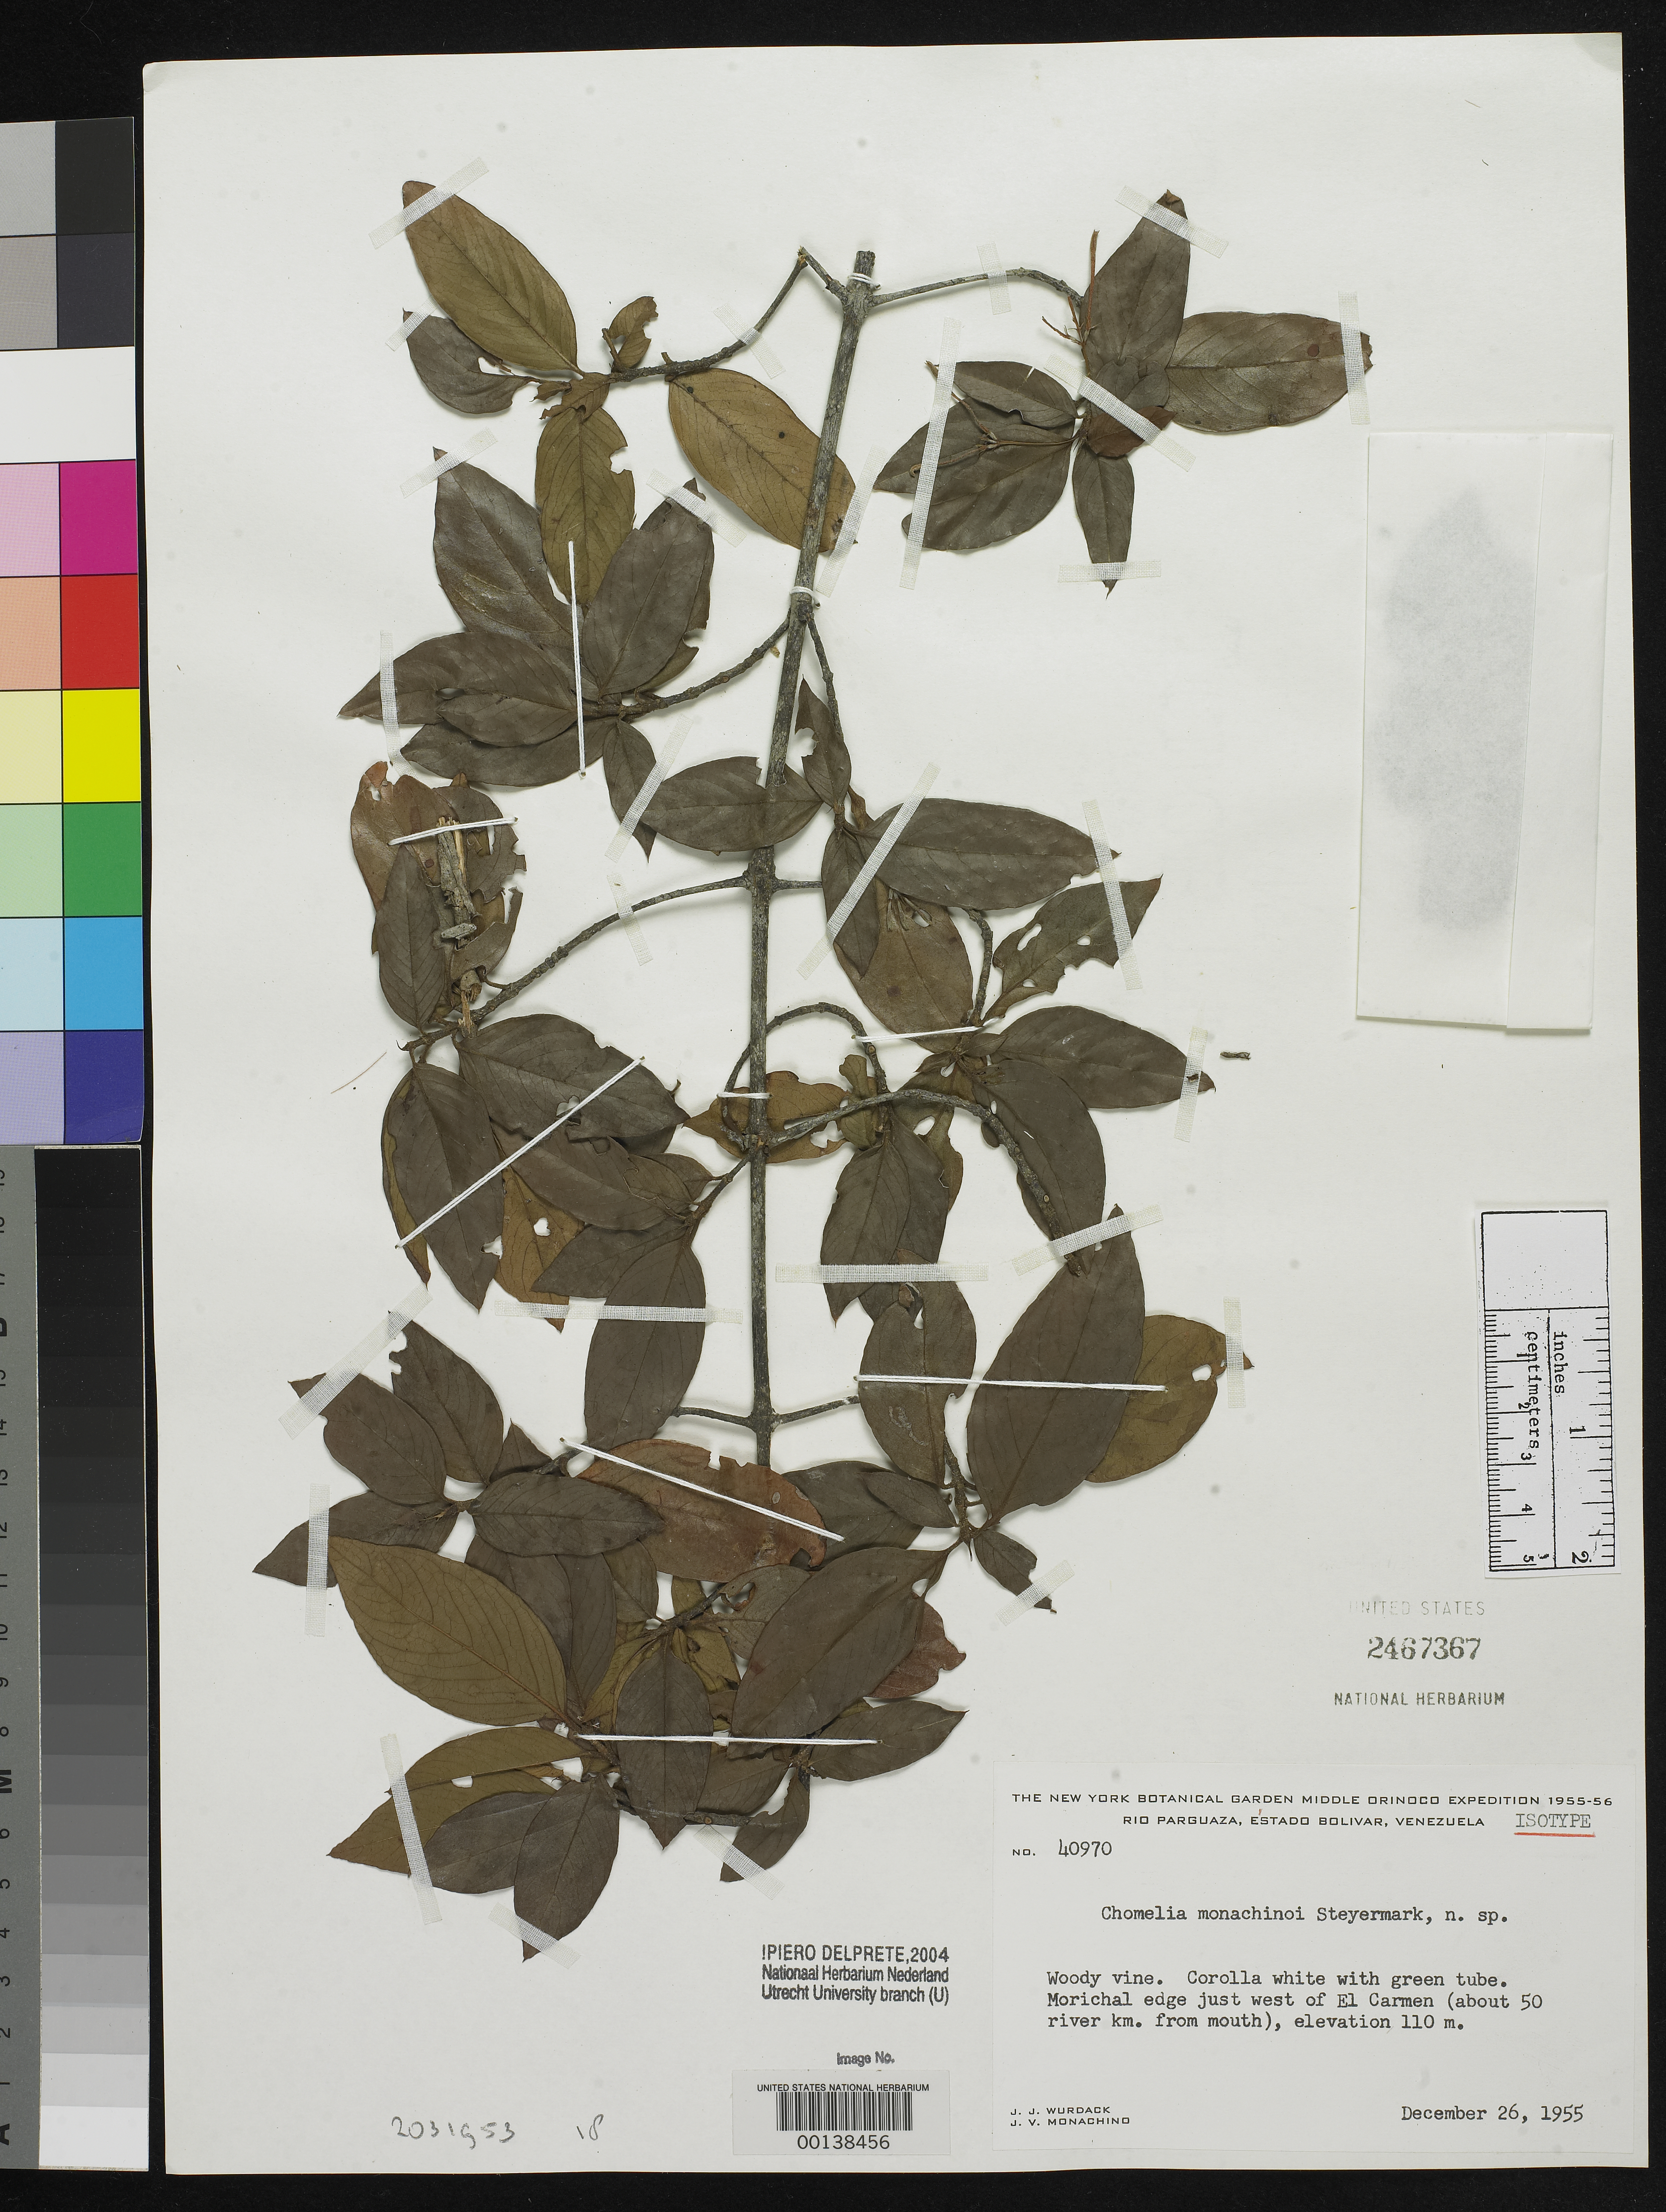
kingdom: Plantae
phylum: Tracheophyta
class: Magnoliopsida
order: Gentianales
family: Rubiaceae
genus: Chomelia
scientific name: Chomelia monachinoi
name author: Steyerm.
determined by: Delprete, P. G., Herb. de Guyane Cay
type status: Isotype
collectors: J. J. Wurdack & J. V. Monachino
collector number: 40970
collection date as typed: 26 Dec 1955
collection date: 1955-12-26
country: Venezuela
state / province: Bolivar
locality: Rio Parguaza.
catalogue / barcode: US 2467367